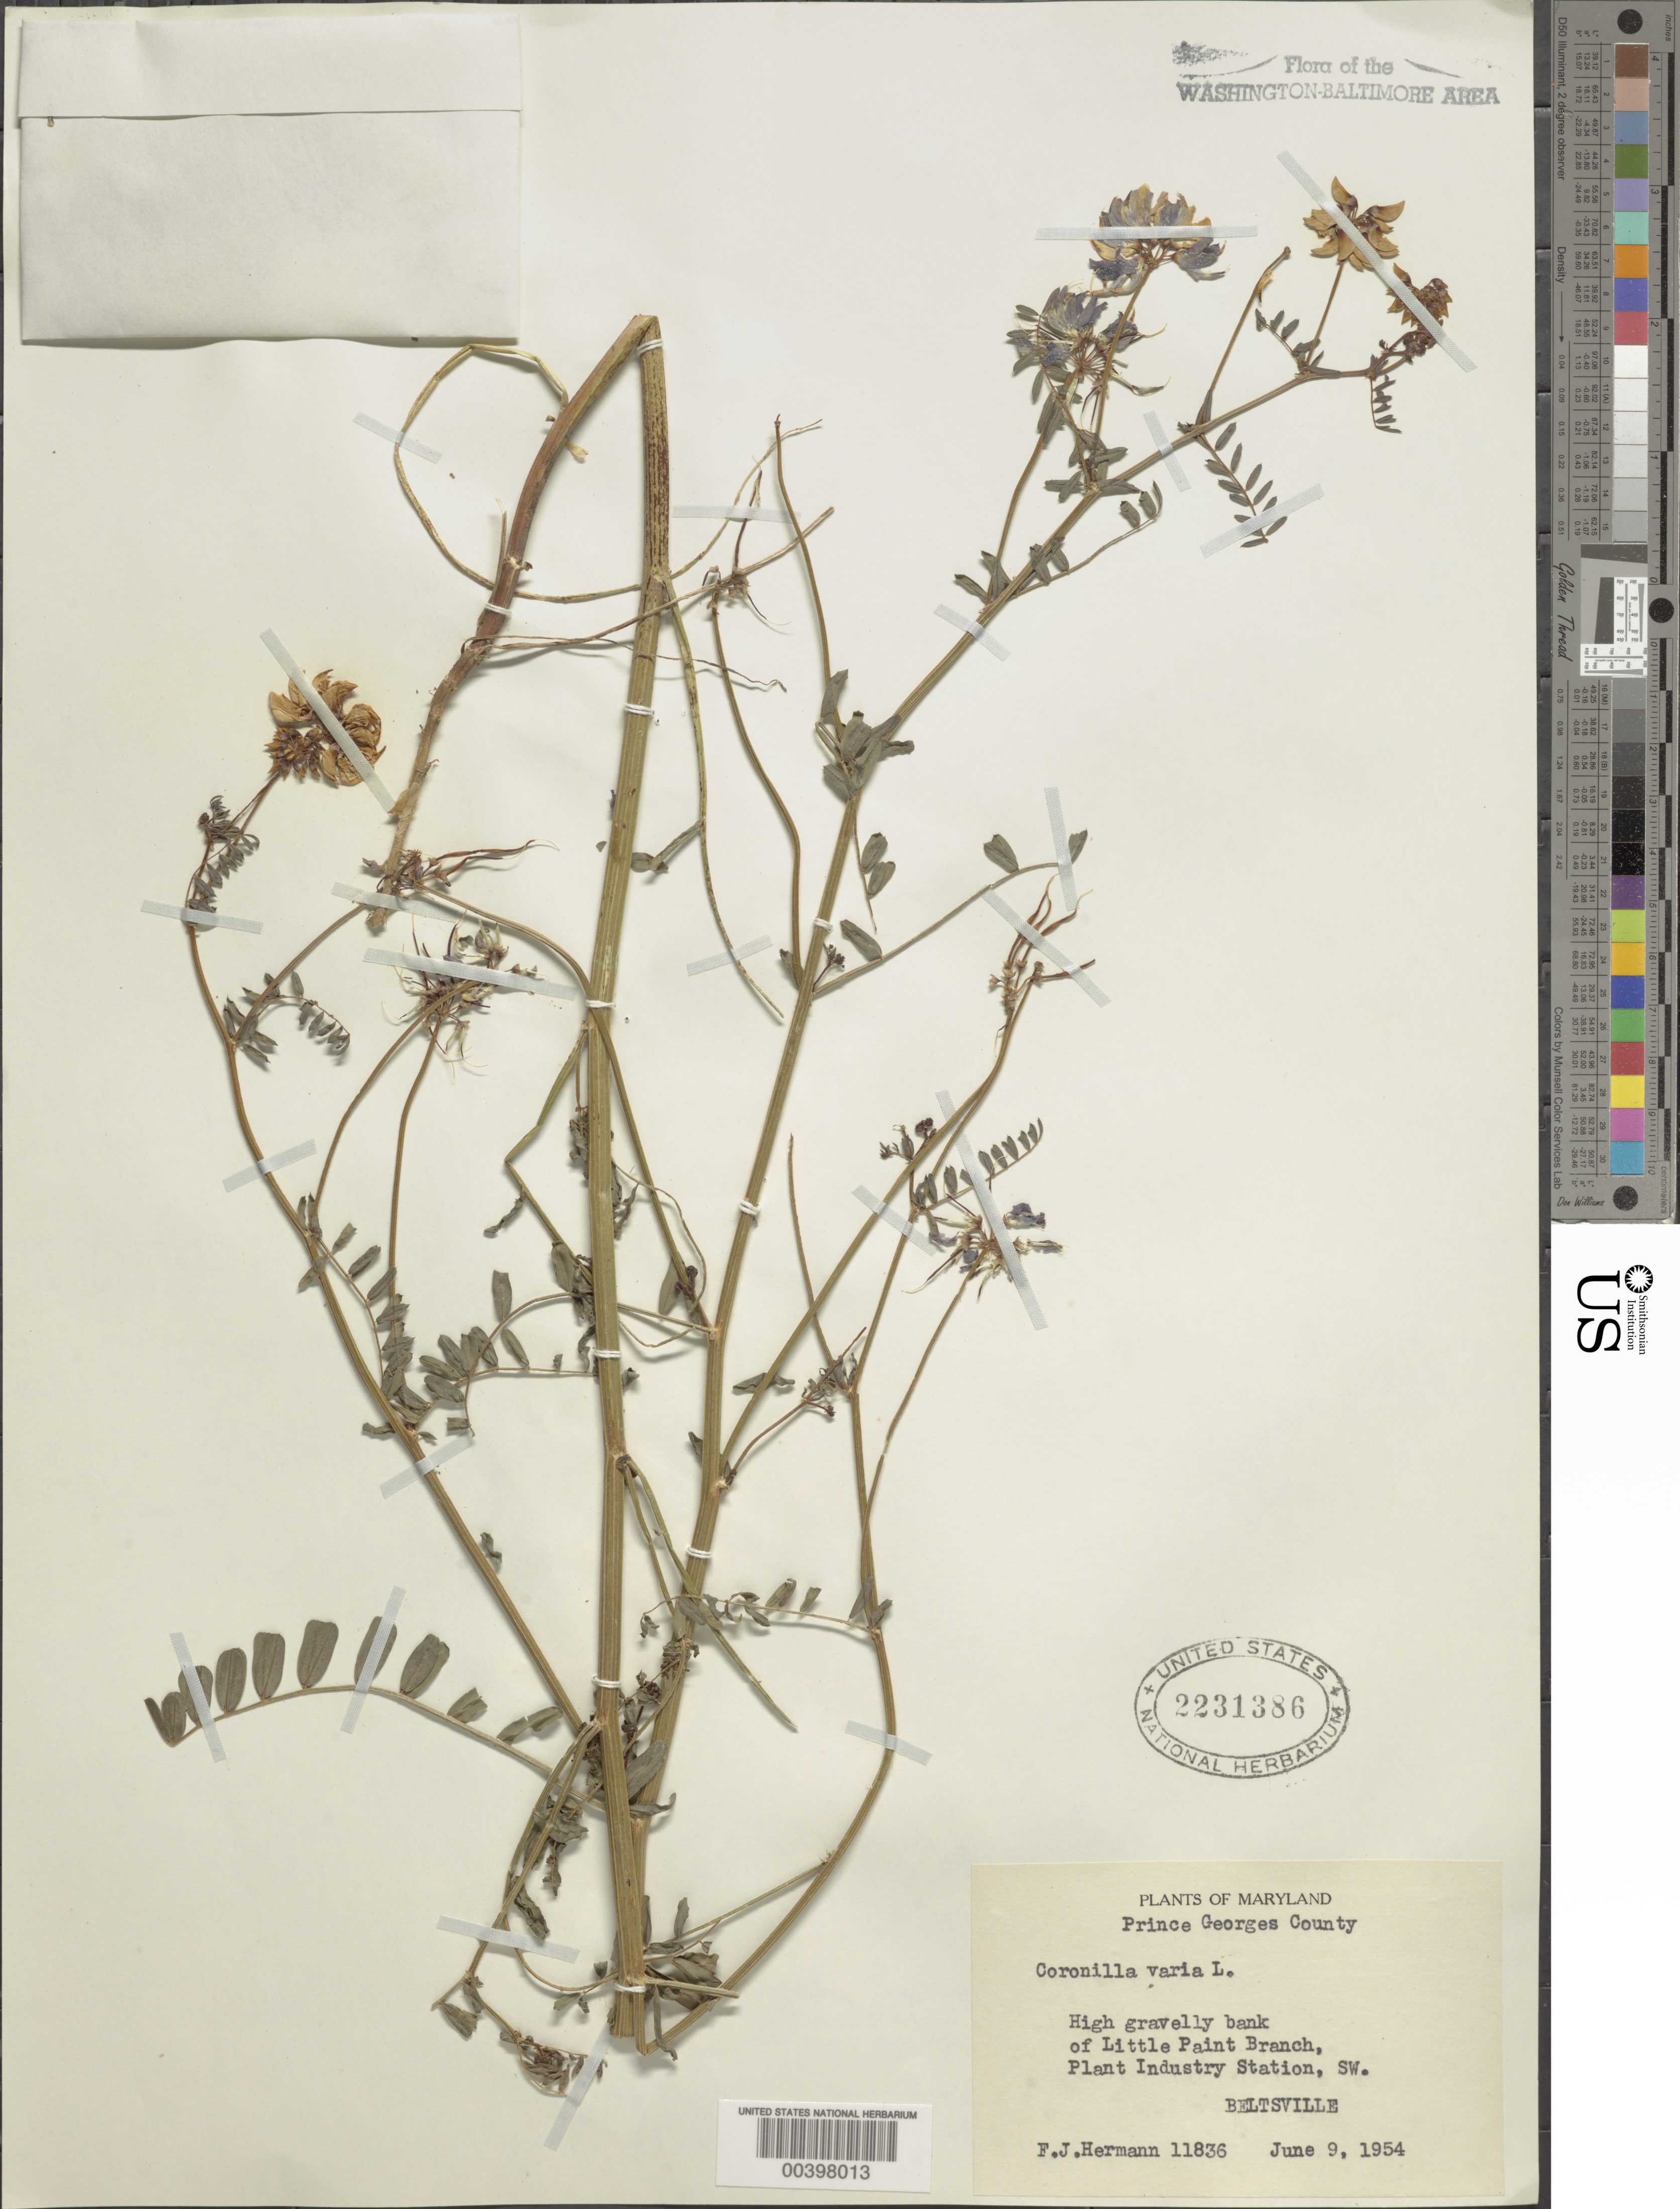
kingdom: Plantae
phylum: Tracheophyta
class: Magnoliopsida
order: Fabales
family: Fabaceae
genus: Coronilla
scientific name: Coronilla varia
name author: L.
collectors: F. J. Hermann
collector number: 11836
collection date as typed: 09 Jun 1954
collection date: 1954-06-09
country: United States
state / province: Maryland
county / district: Prince George's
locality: Little Paint Branch, Beltsville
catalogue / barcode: US 2231386